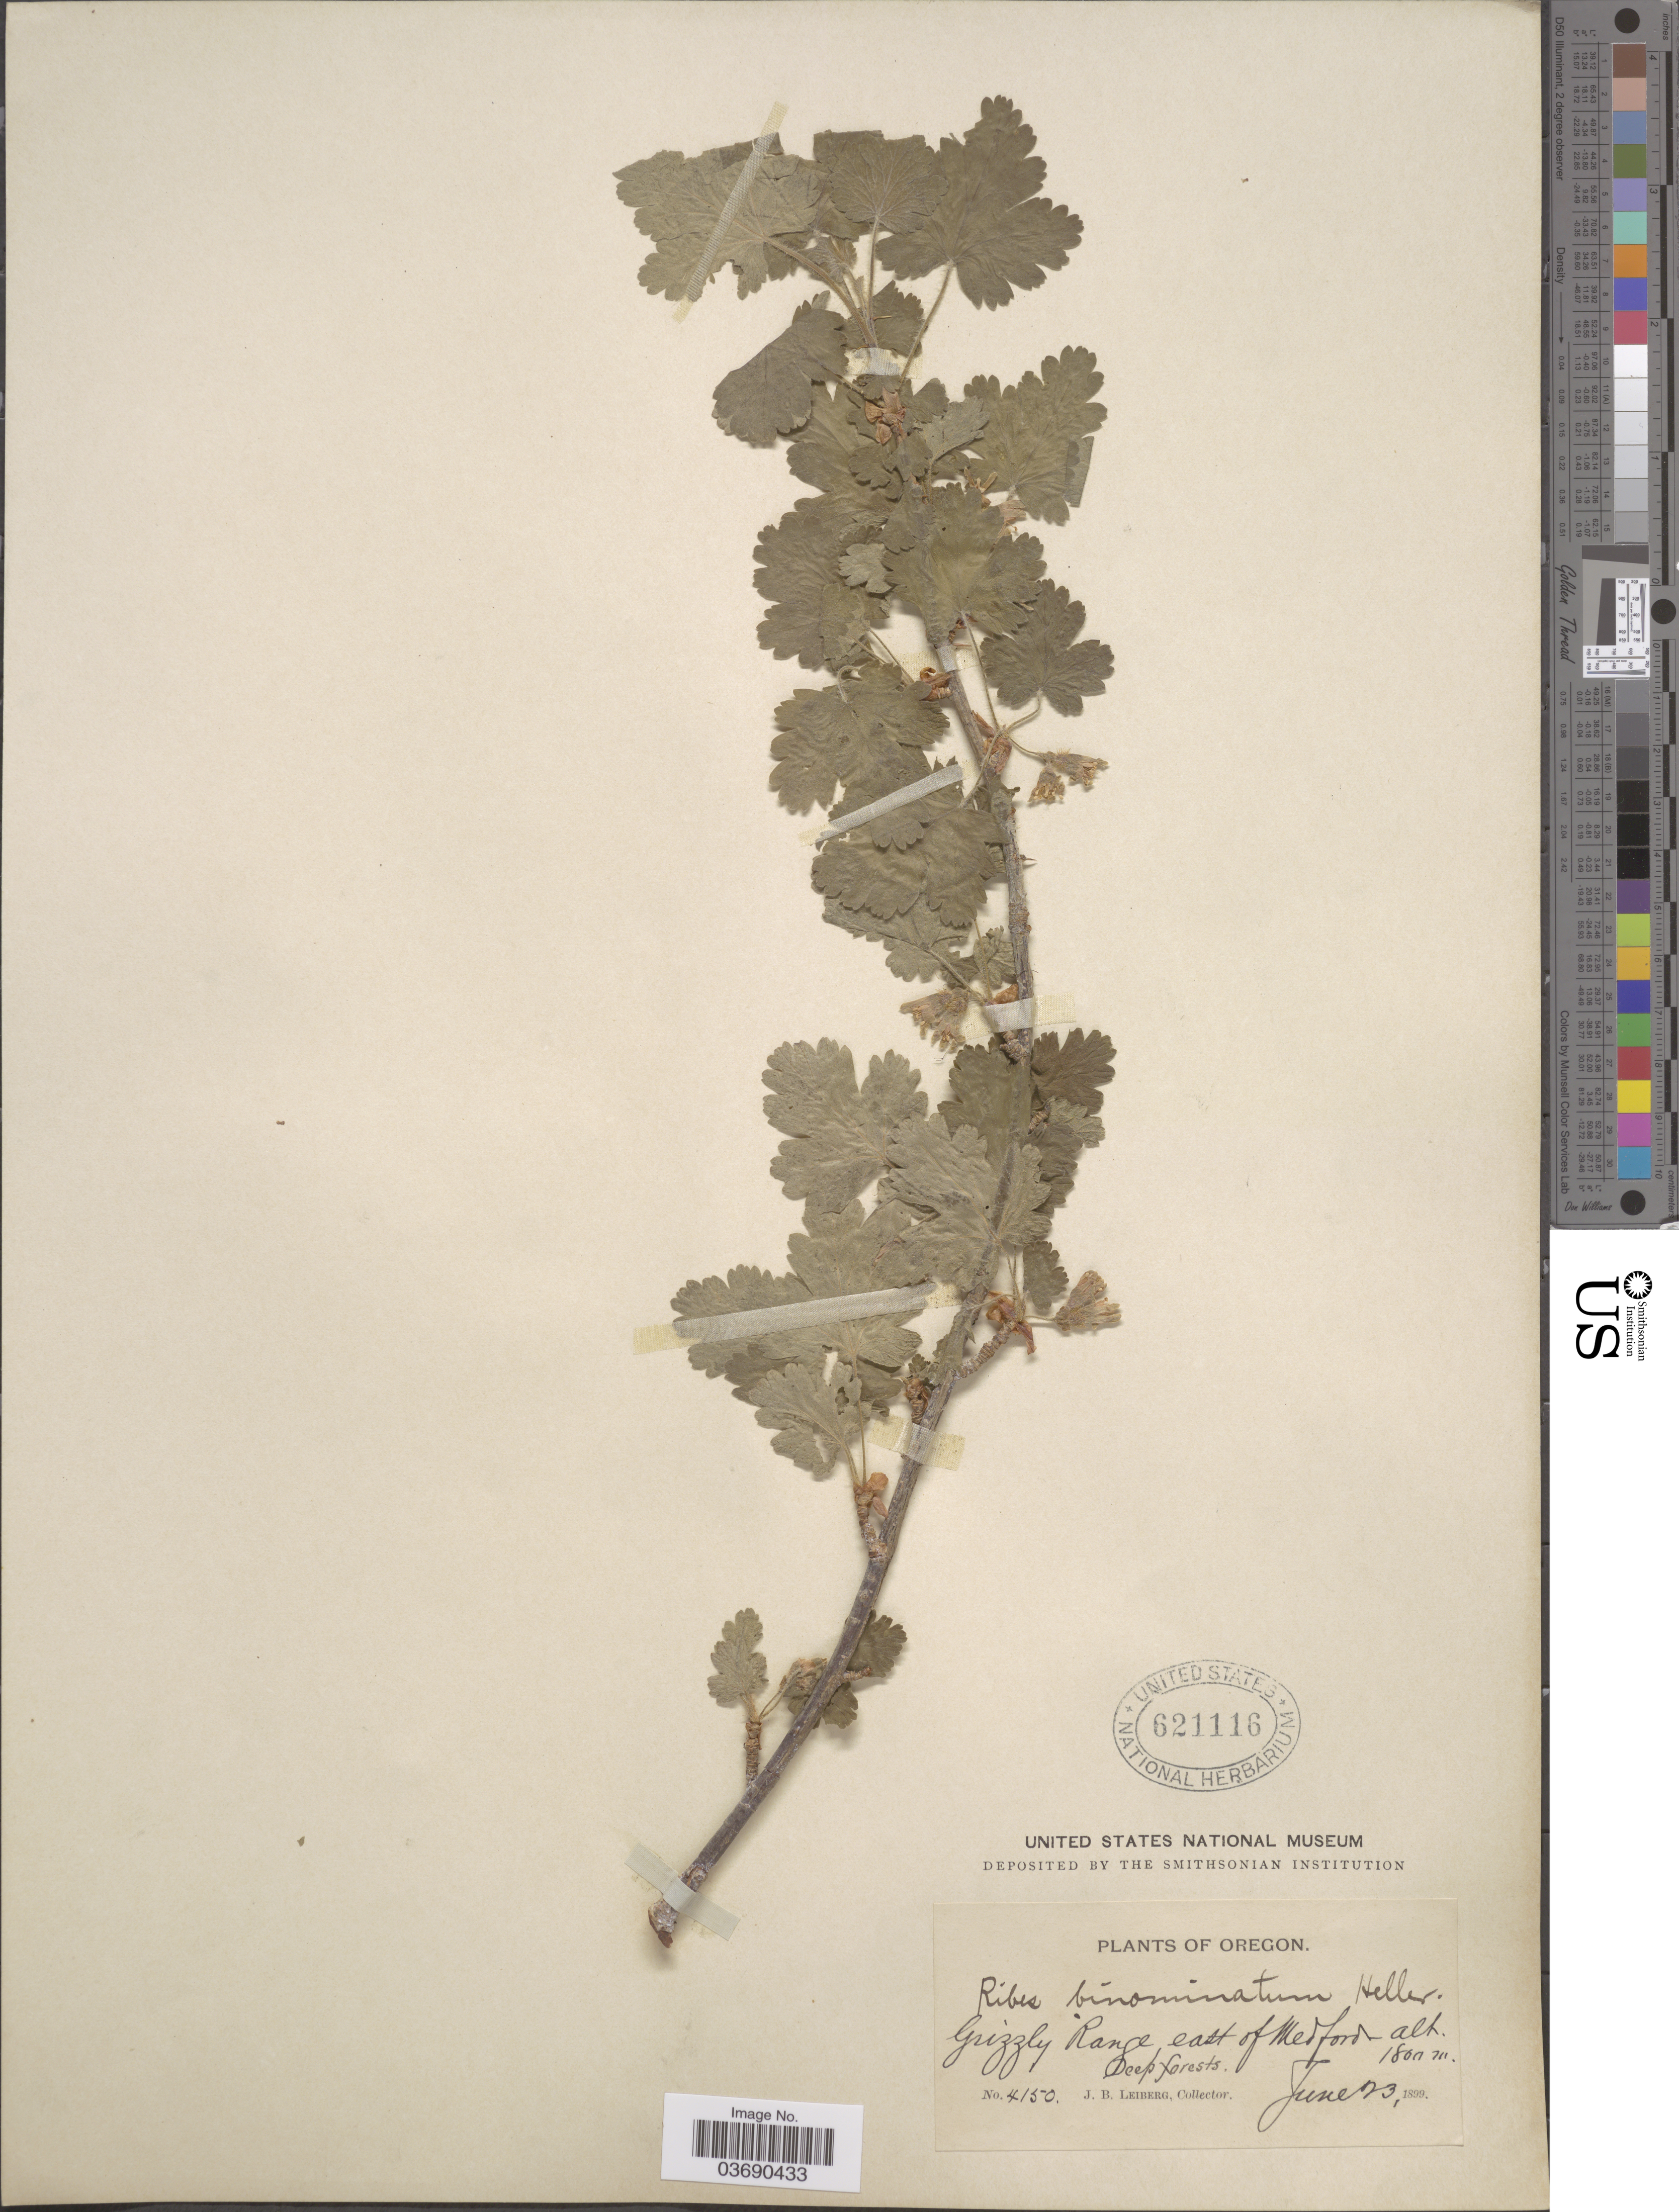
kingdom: Plantae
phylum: Tracheophyta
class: Magnoliopsida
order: Saxifragales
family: Grossulariaceae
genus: Ribes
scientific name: Ribes binominatum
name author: A. Heller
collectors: J. B. Leiberg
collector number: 4150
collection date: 1899-06-23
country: United States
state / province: Oregon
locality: Grizzly Range, east of Medford.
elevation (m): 1800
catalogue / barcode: US 621116